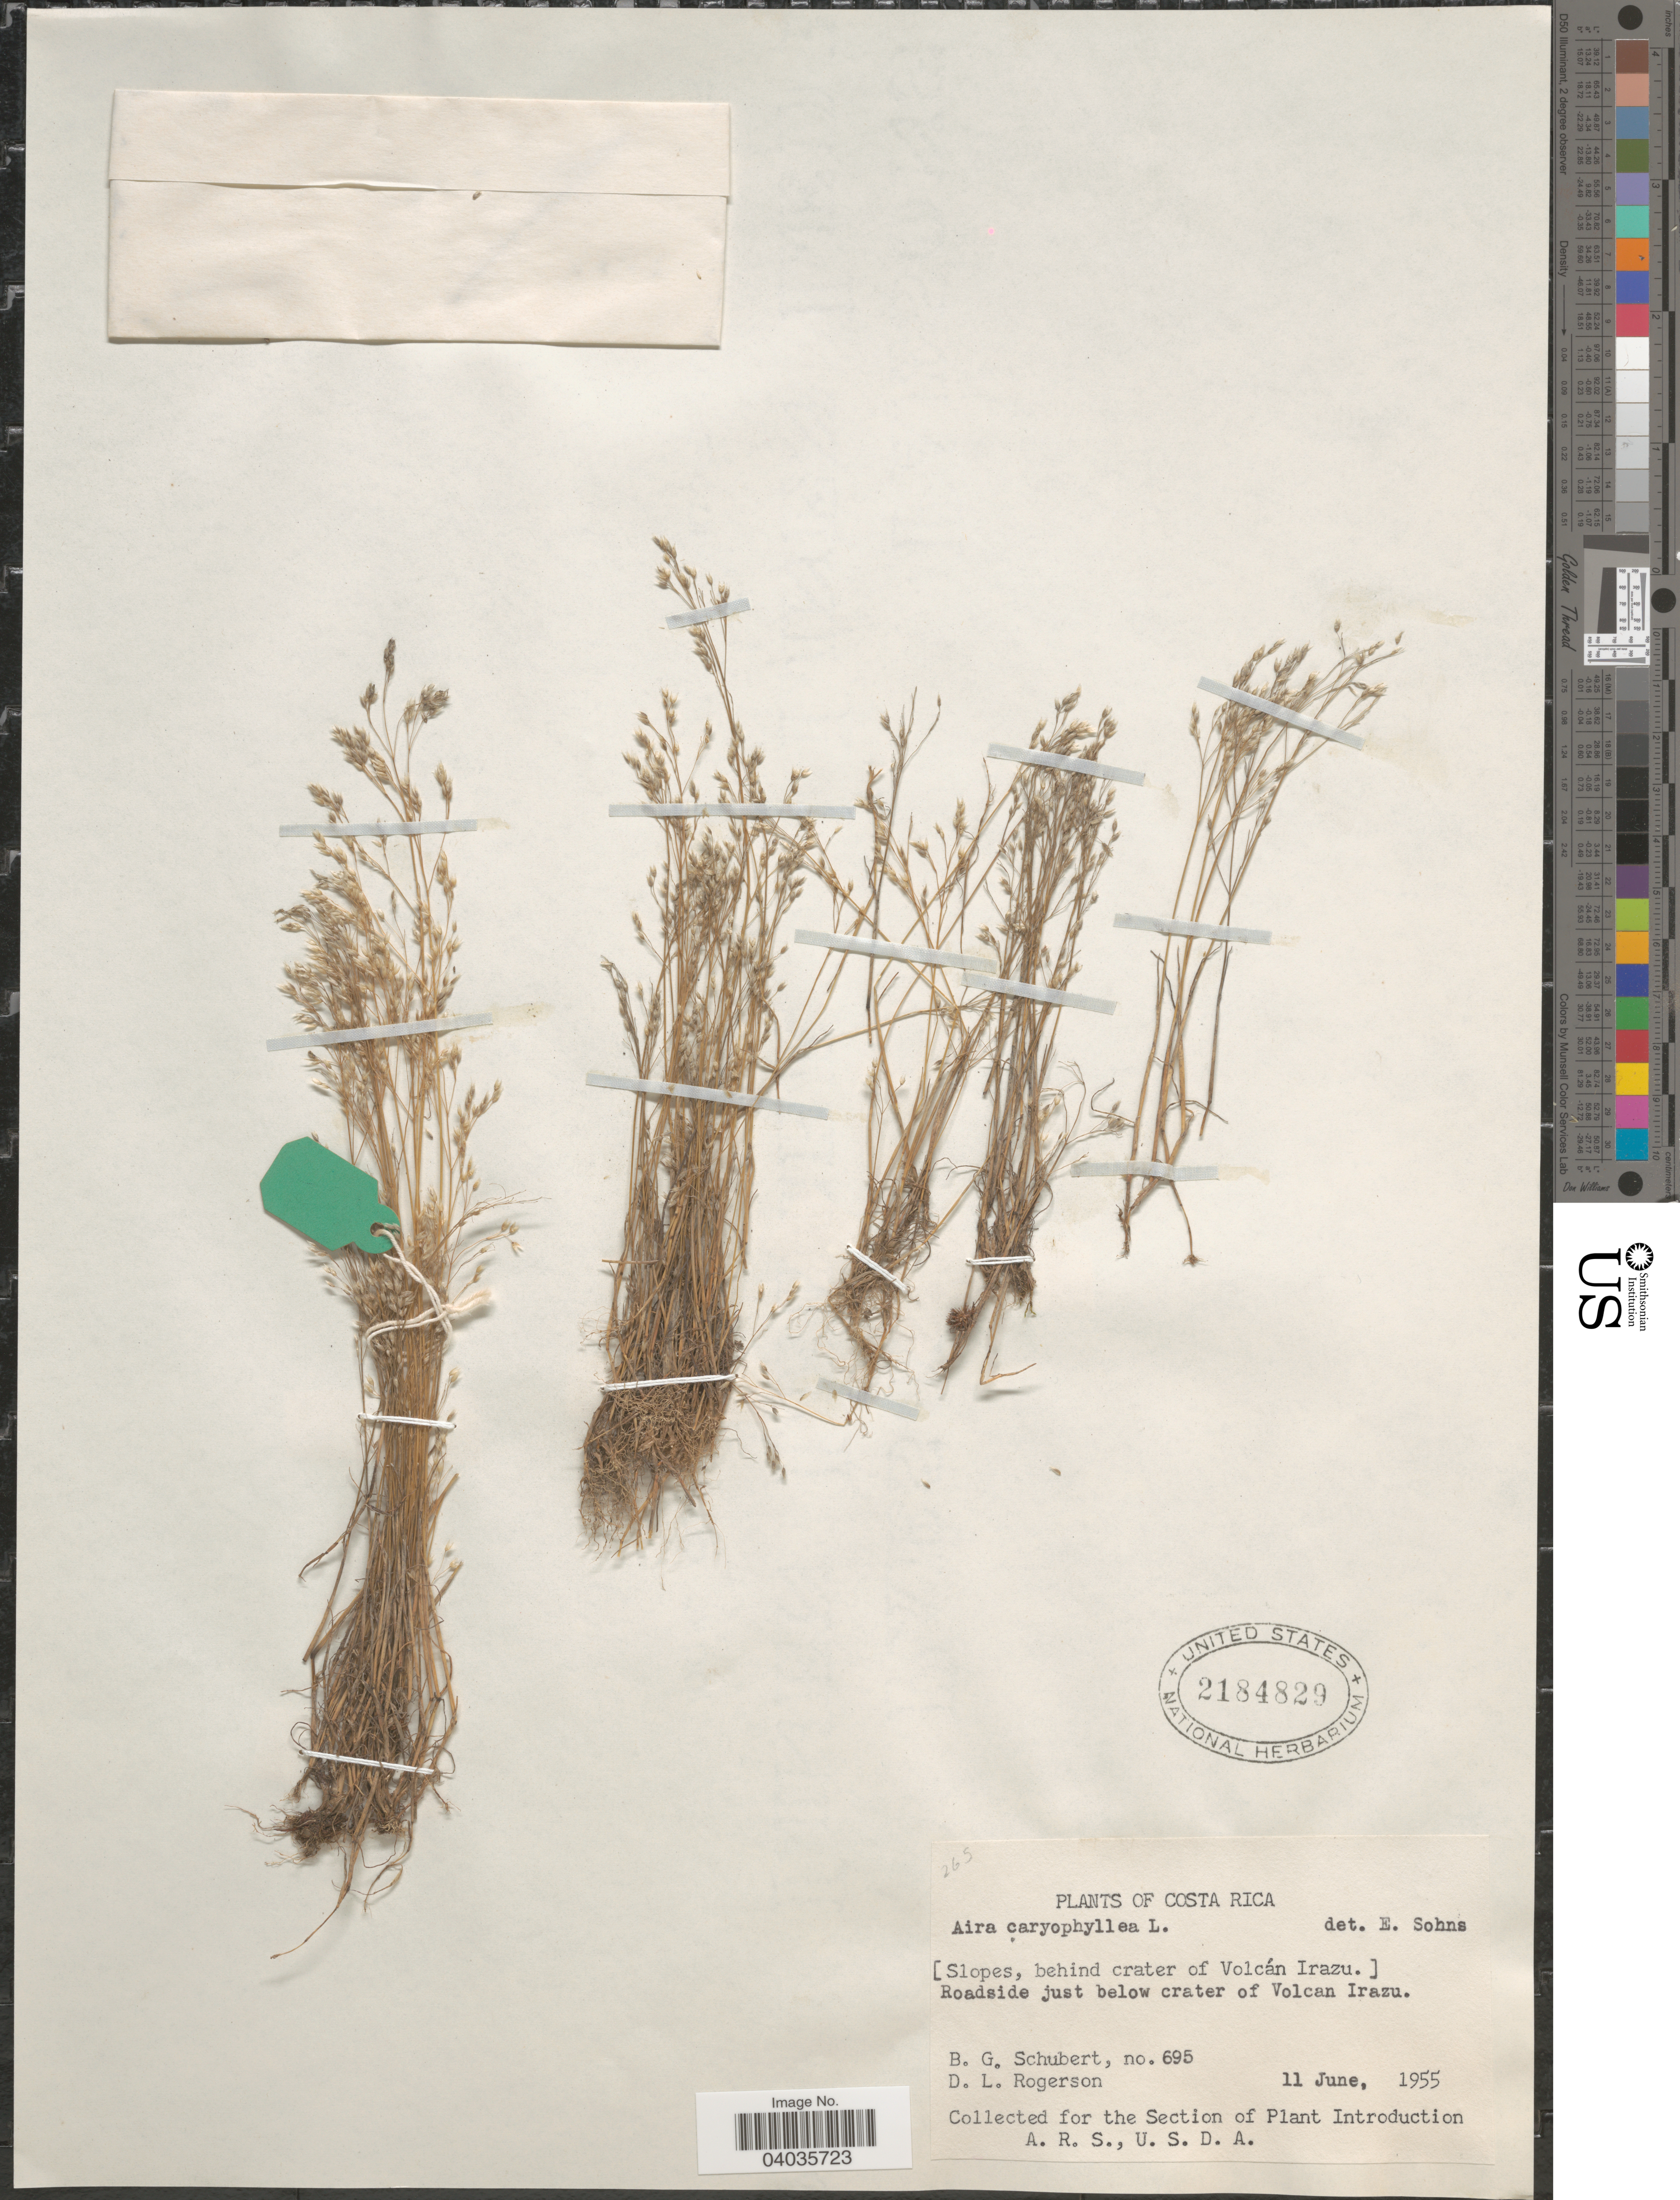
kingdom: Plantae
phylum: Tracheophyta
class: Liliopsida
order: Poales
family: Poaceae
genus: Aira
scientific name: Aira caryophyllea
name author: L.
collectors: B. Schubert & D. Rogerson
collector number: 695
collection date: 1955-06-11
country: Costa Rica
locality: [Slopes, behind crater of Volcán Irazu.] Roadside just below crater of Volcan Irazu.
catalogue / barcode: US 2184829